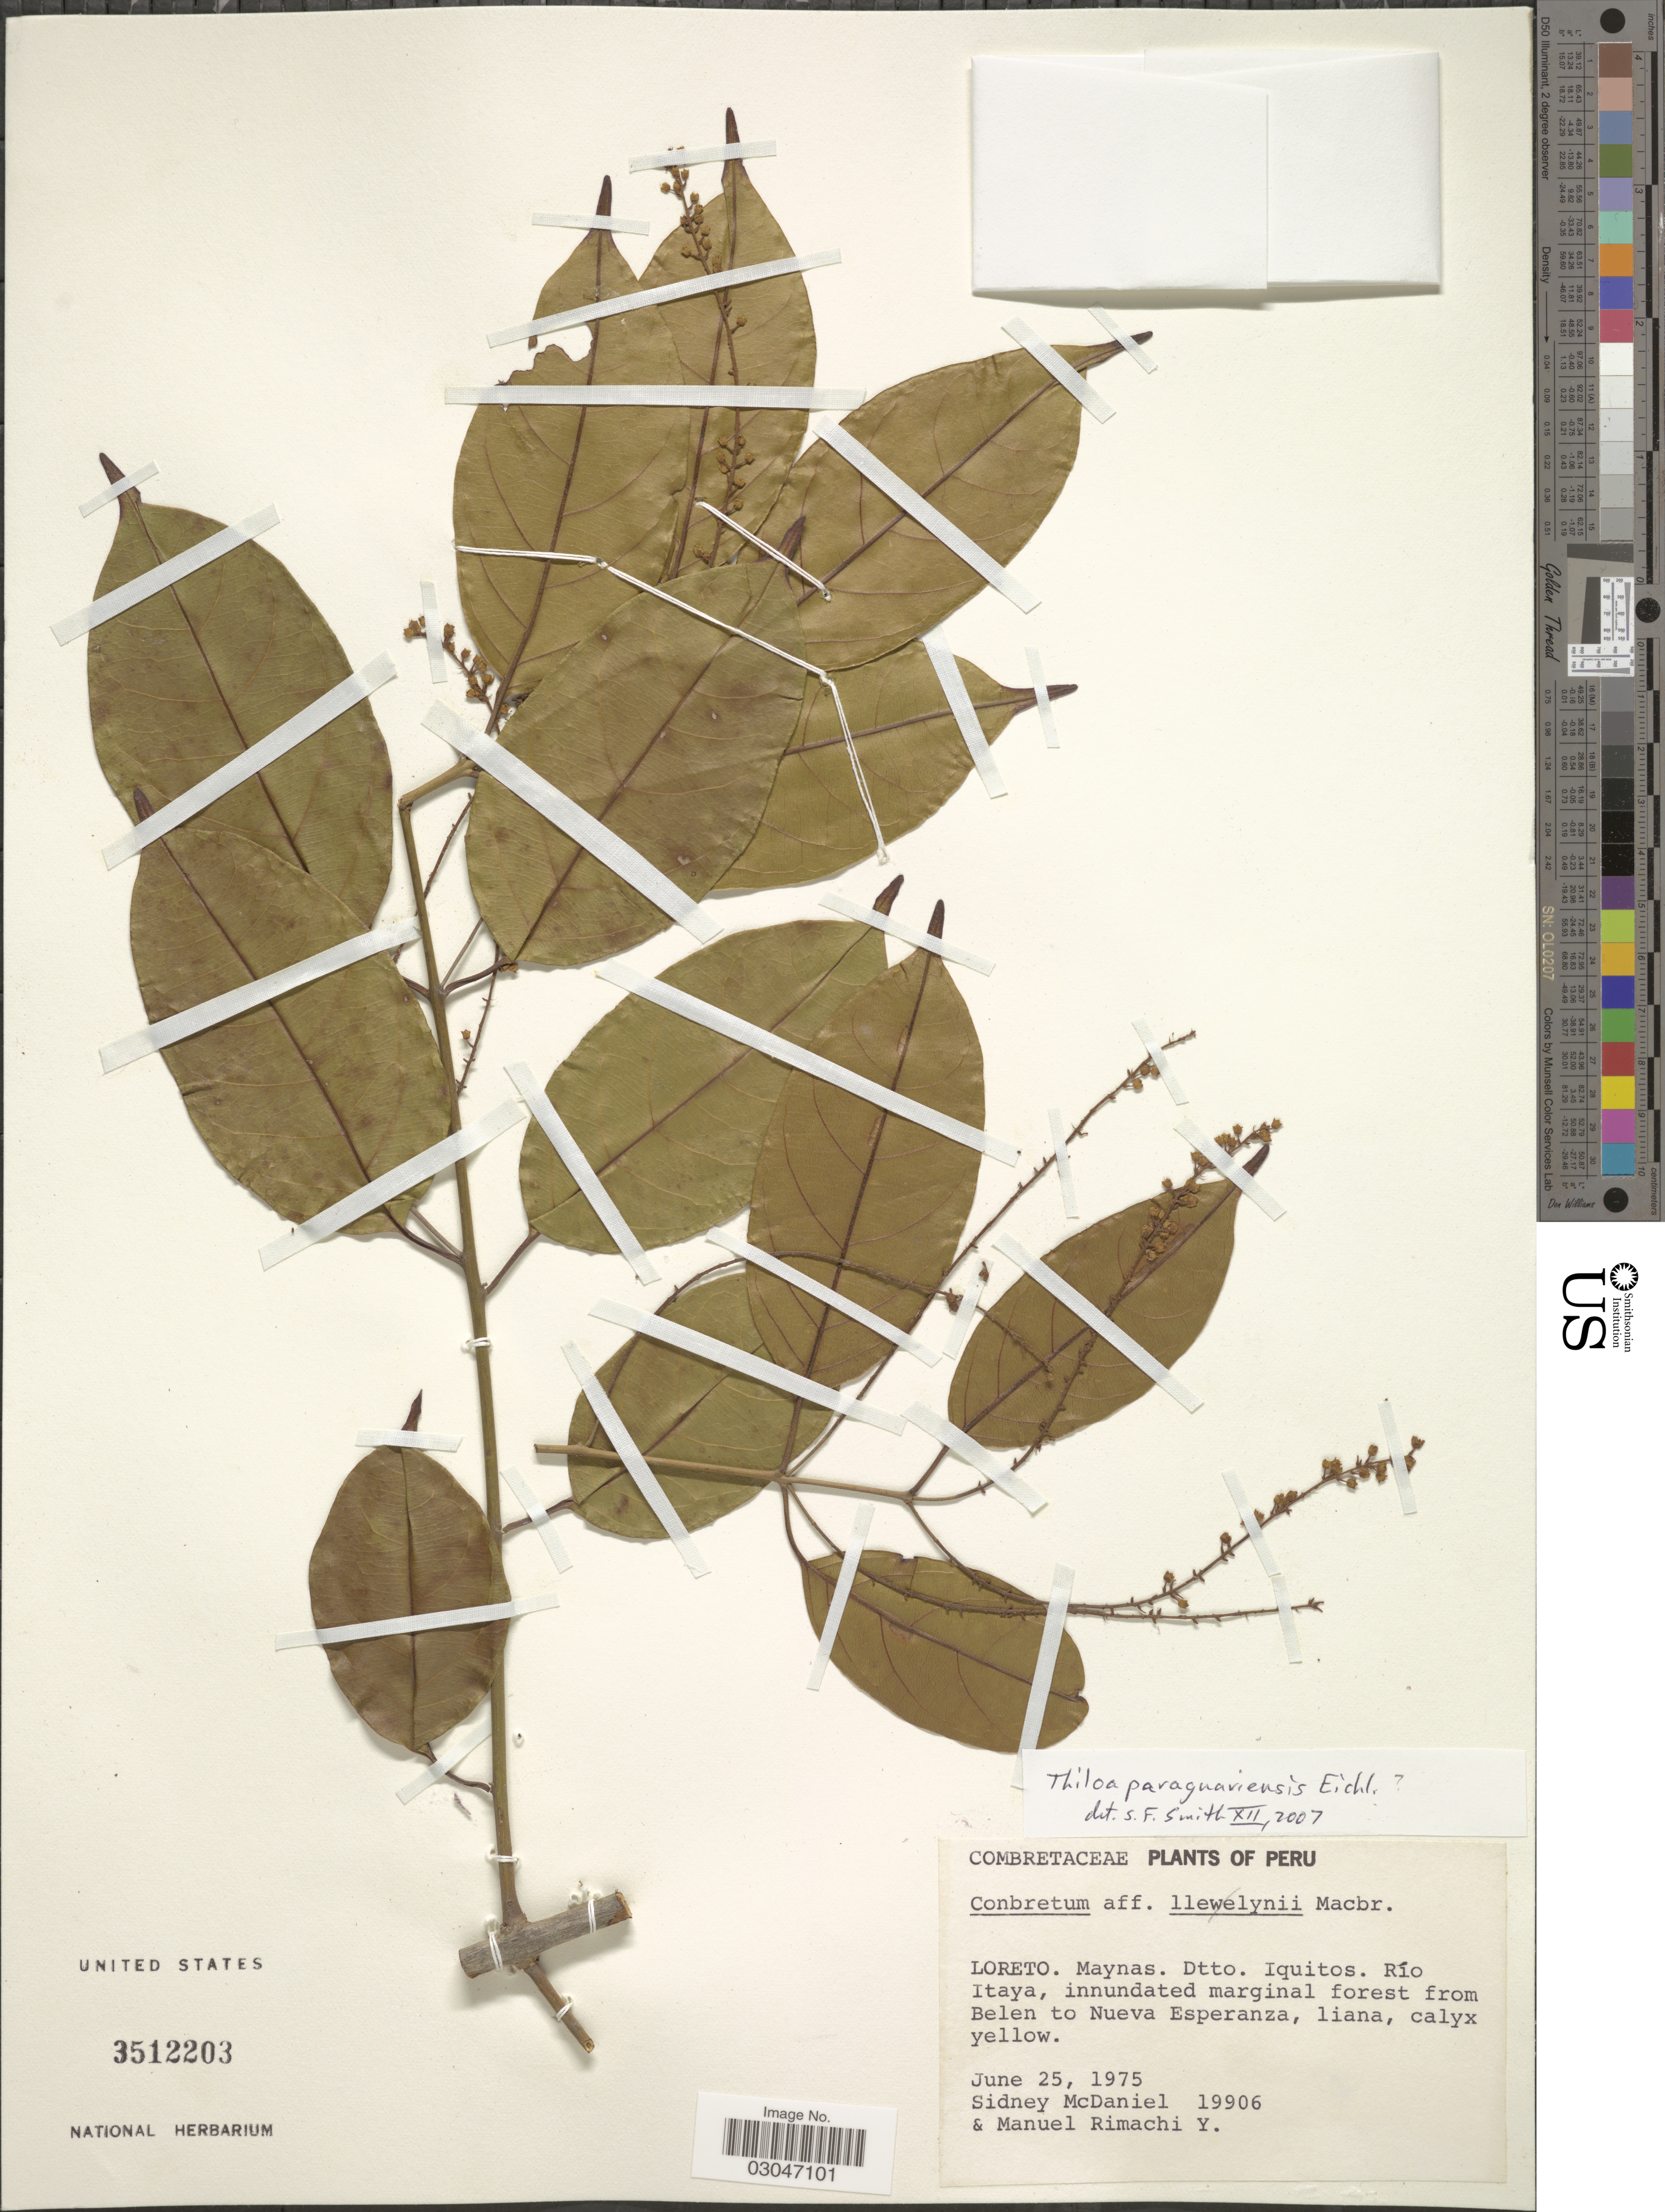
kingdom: Plantae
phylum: Tracheophyta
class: Magnoliopsida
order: Myrtales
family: Combretaceae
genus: Thiloa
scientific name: Thiloa paraguariensis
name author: Eichler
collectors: S. McDaniel & M. Rimachi Y.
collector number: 19906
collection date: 1975-06-25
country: Peru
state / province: Loreto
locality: Maynas, Dtto. Iquitos, Río Itaya, inundated marginal forest from Belen to Nueva Esperanza.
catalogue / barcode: US 3512203